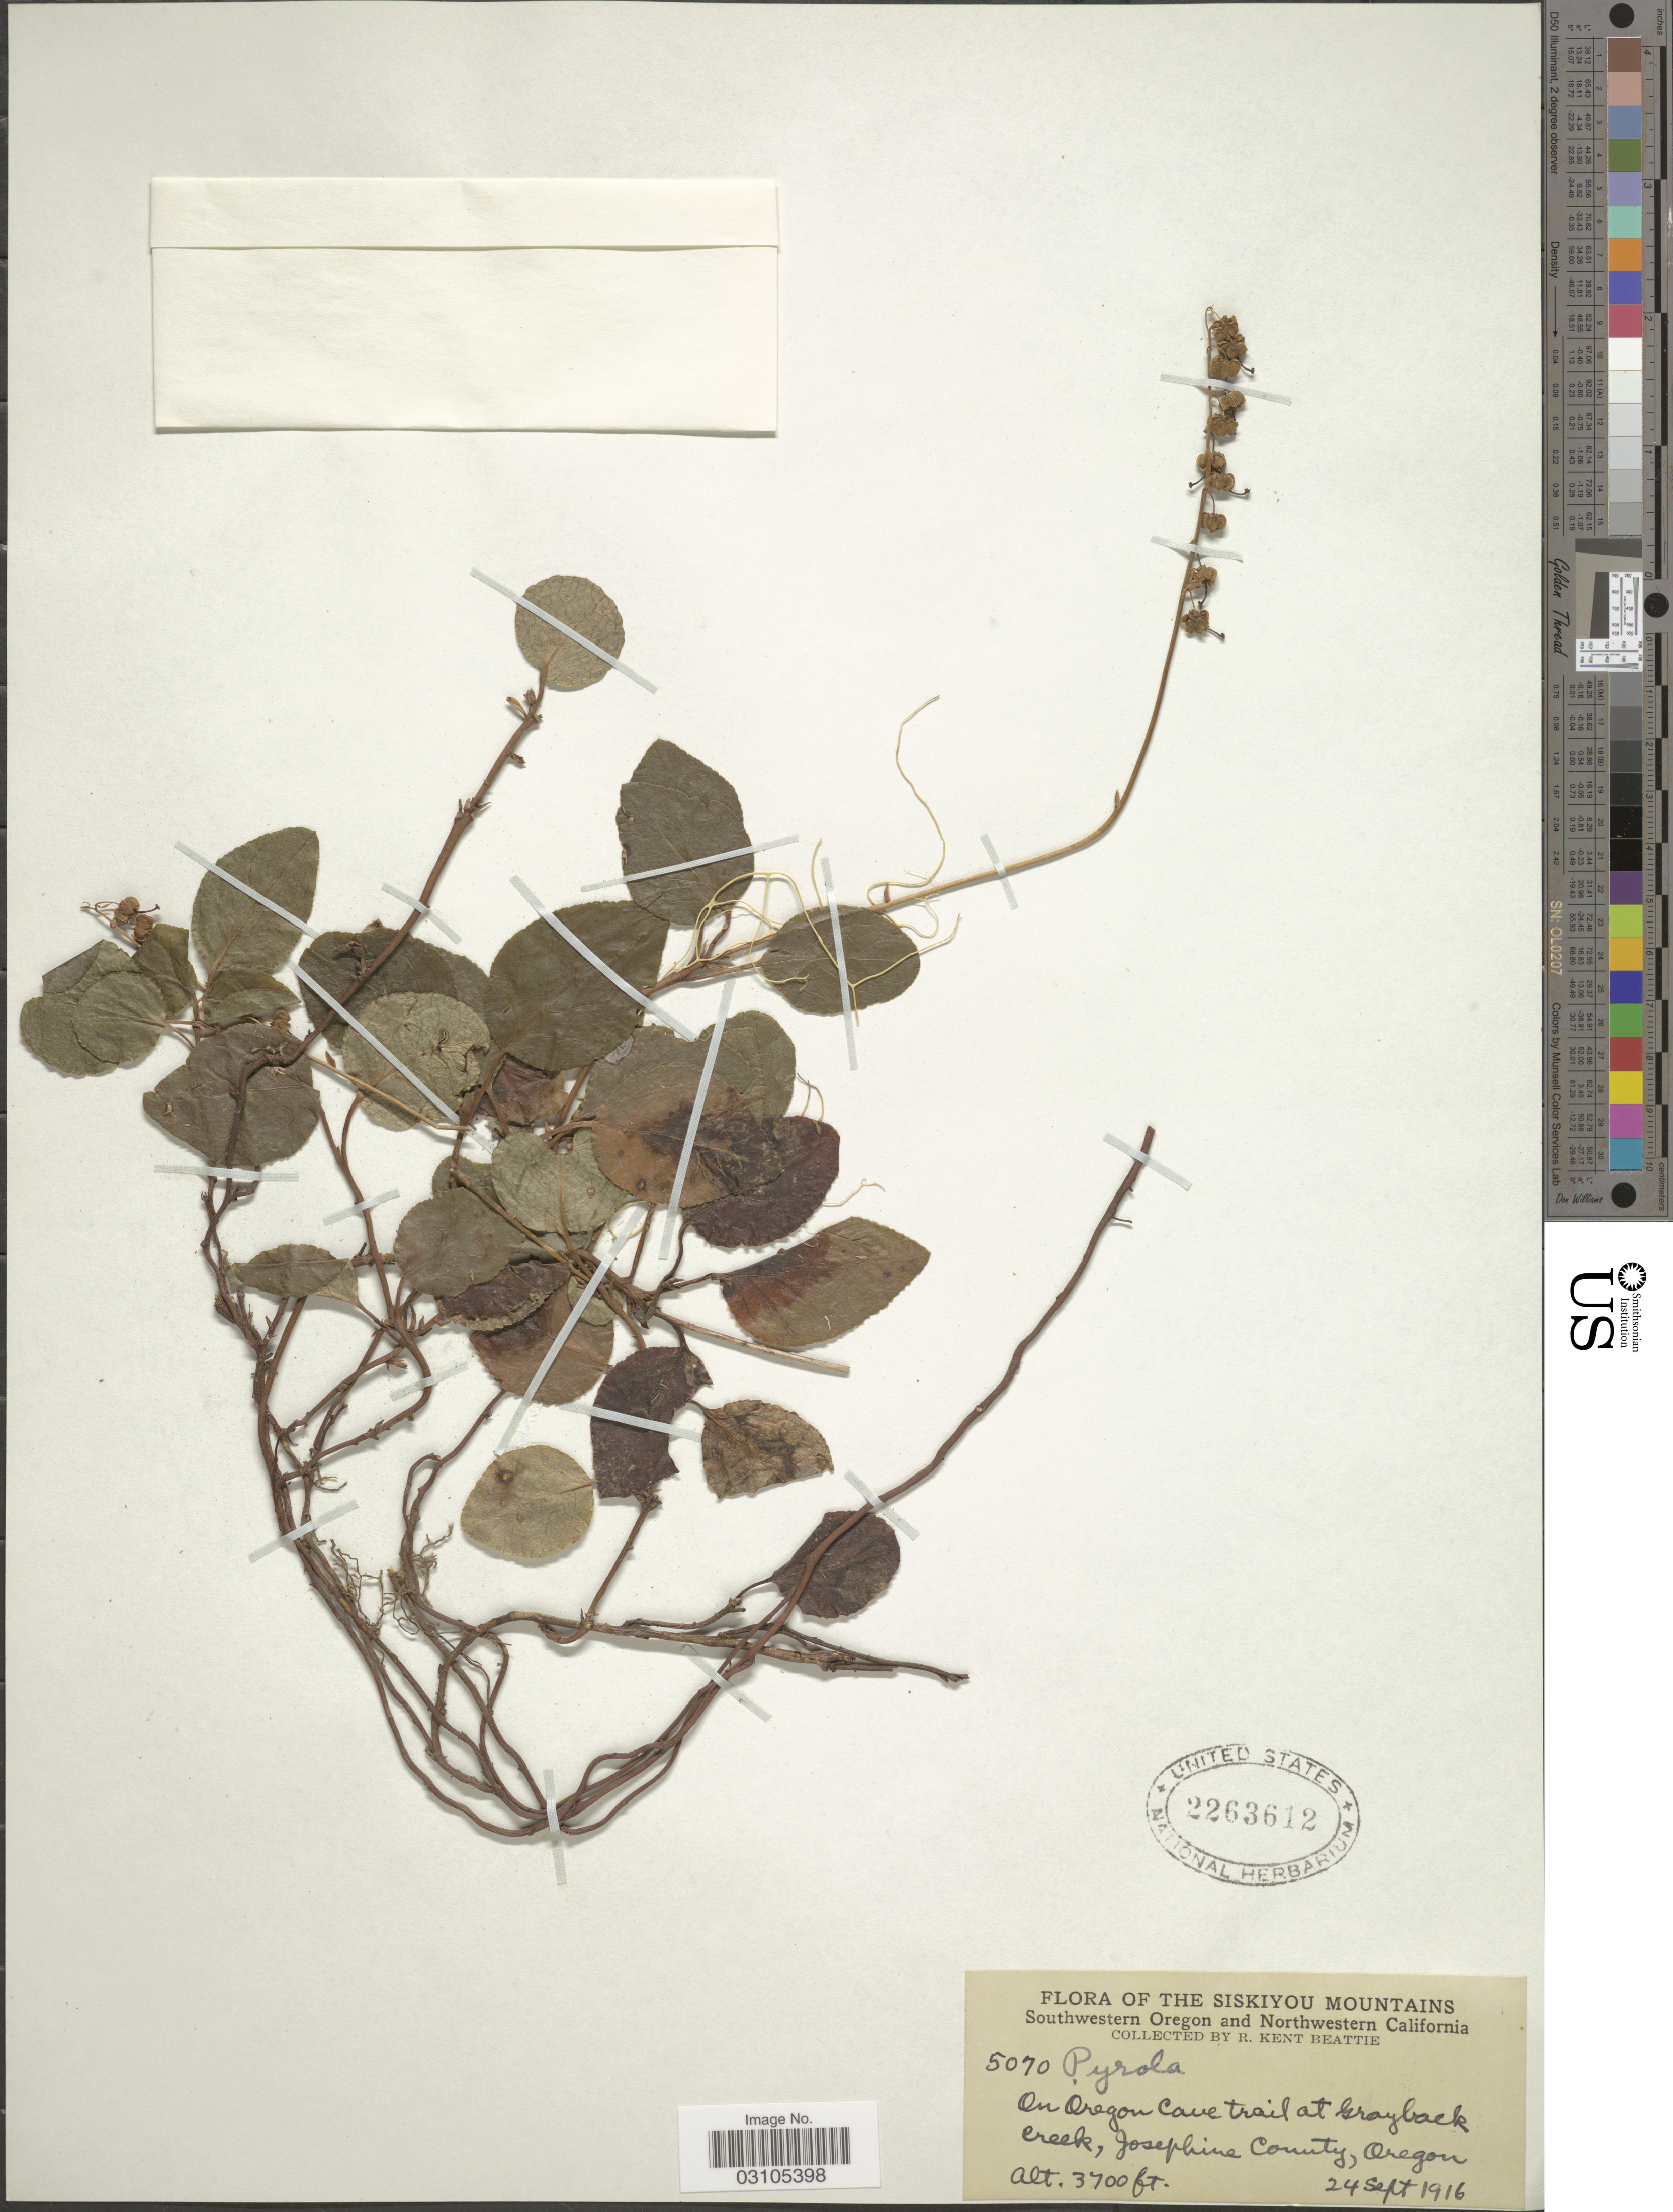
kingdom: Plantae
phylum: Tracheophyta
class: Magnoliopsida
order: Ericales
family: Ericaceae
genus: Orthilia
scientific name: Orthilia secunda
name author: (L.) House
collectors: R. K. Beattie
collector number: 5070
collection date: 1916-09-24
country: United States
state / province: Oregon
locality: Siskiyou Mountains. Southwestern Oregon. On Oregon Cave trail at Grayback Creek, Josephine County.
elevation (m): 1128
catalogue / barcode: US 2263612